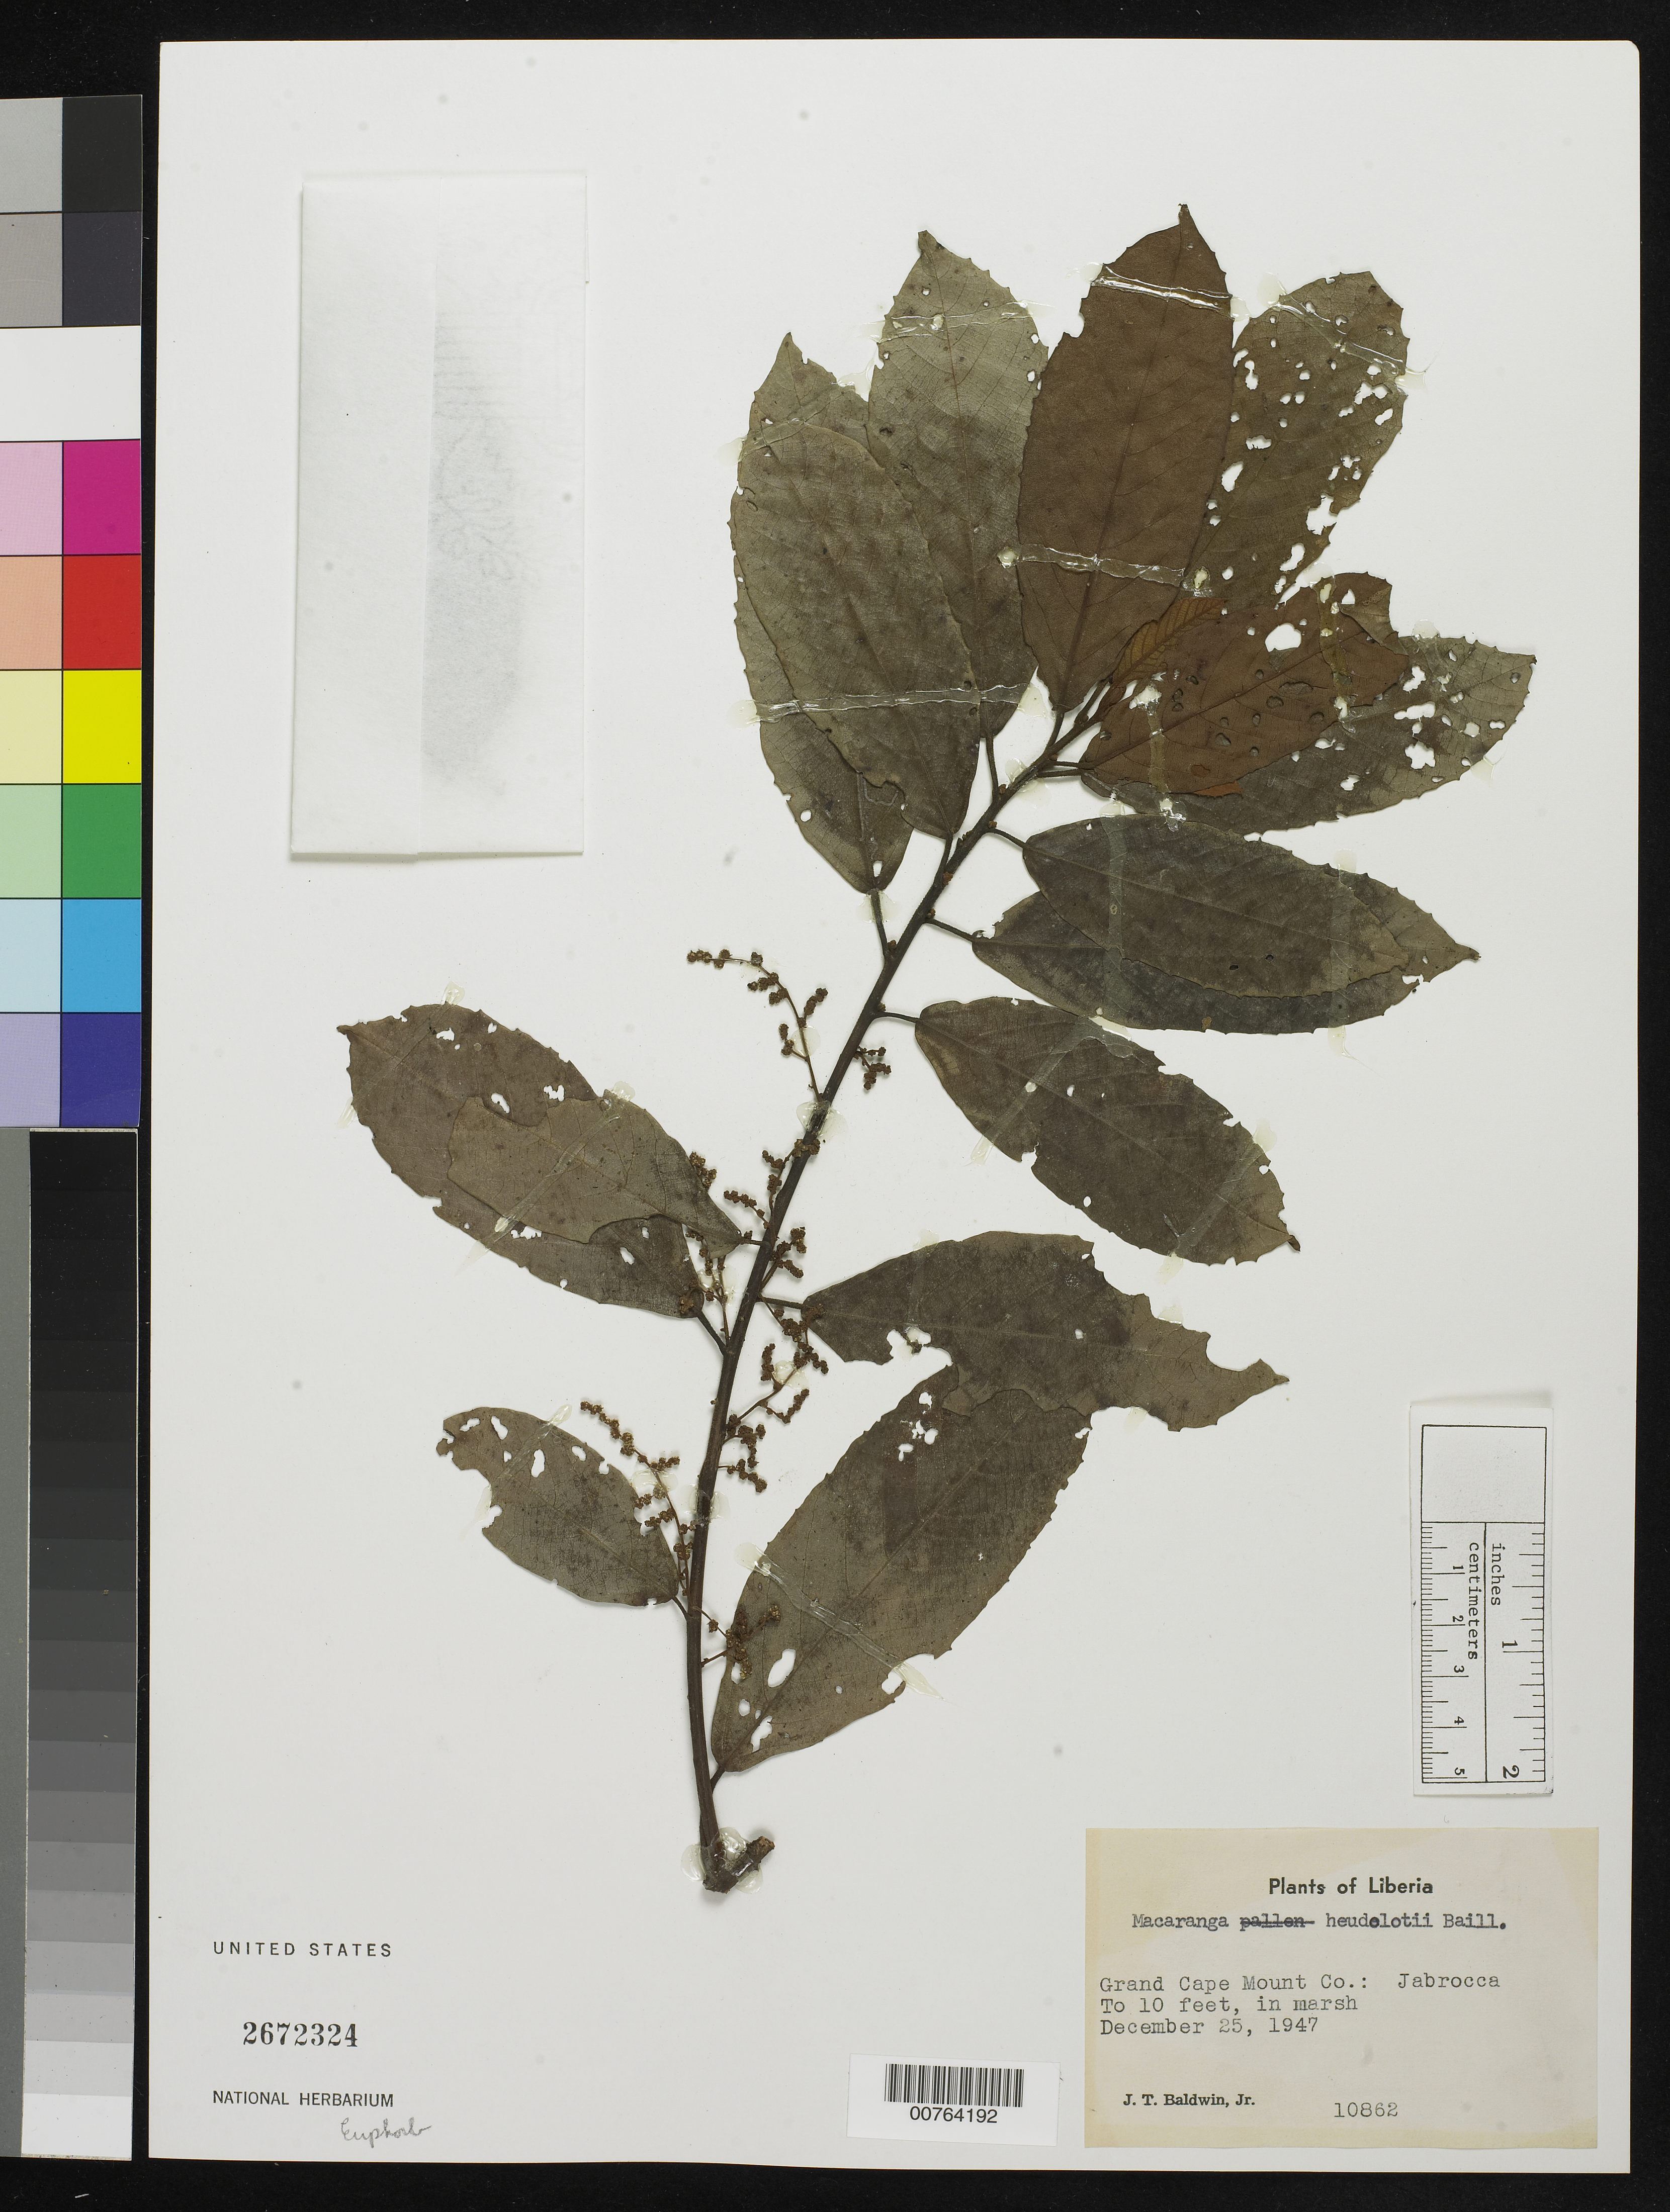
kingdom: Plantae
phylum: Tracheophyta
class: Magnoliopsida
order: Malpighiales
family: Euphorbiaceae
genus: Macaranga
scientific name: Macaranga heudelotii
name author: Baill.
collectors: J. T. Baldwin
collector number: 10862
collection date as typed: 25 Dec 1947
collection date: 1947-12-25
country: Liberia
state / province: Grand Cape Mount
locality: Jabrocca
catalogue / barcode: US 2672324